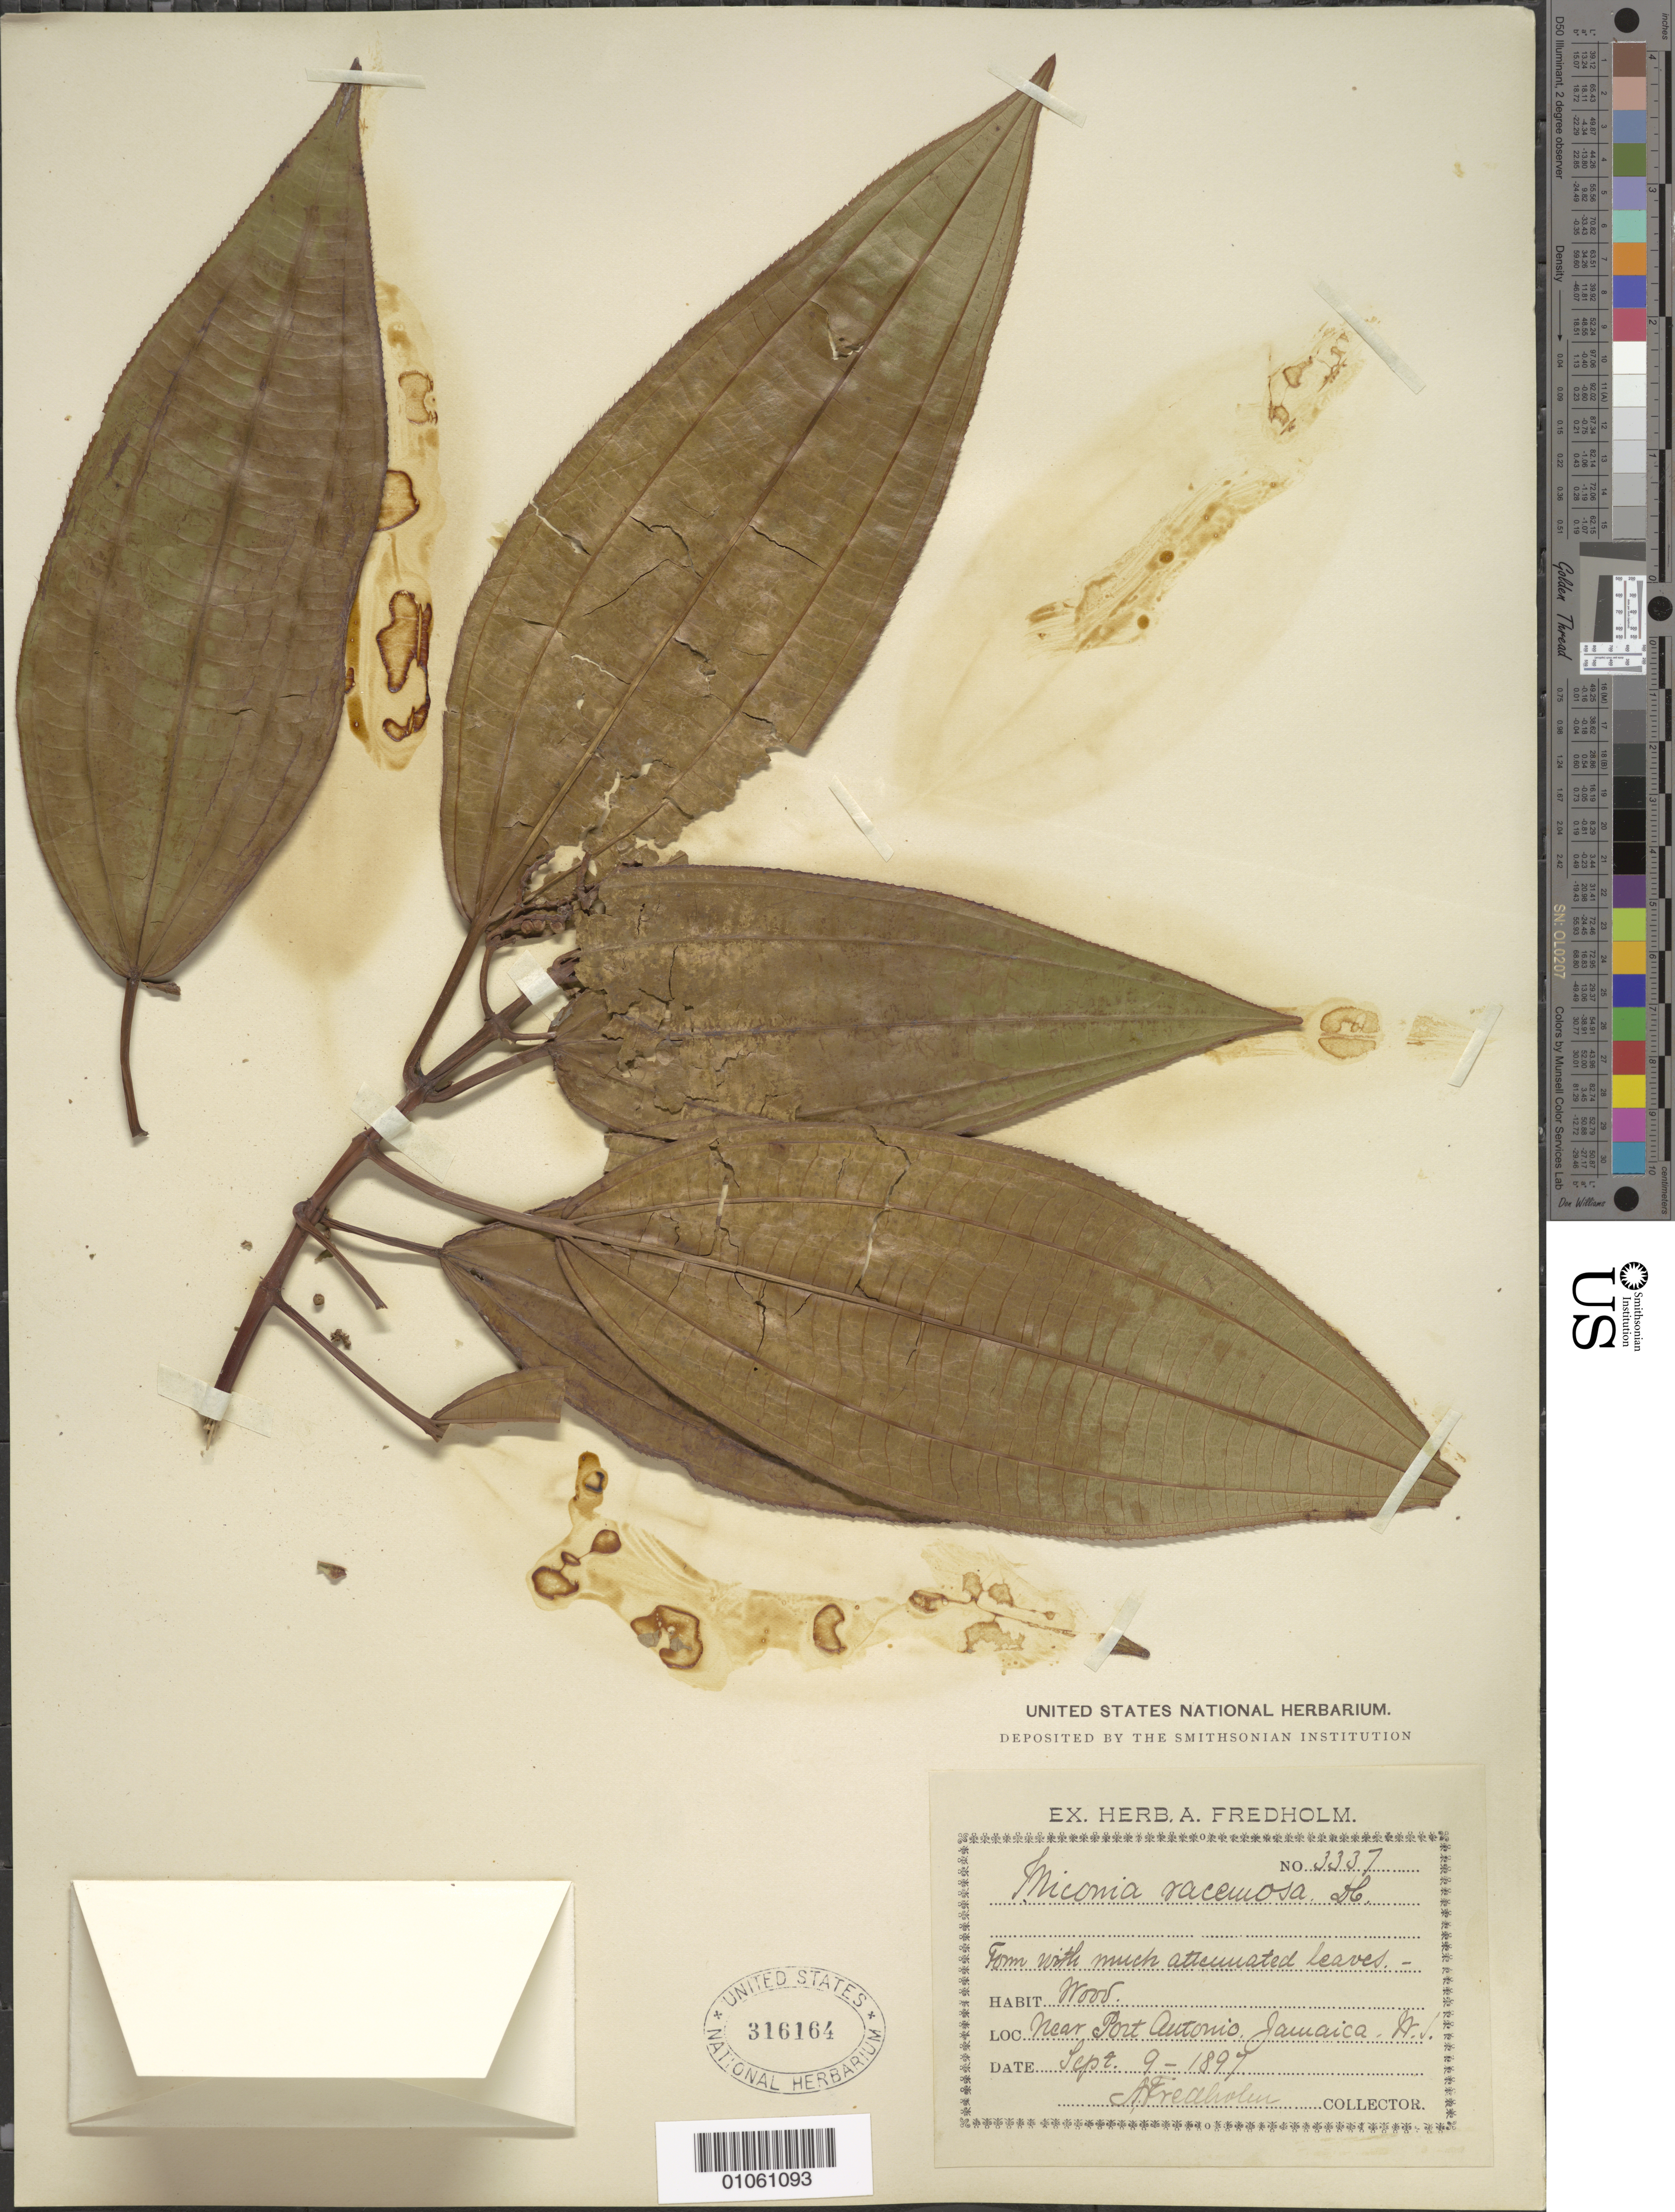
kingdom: Plantae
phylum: Tracheophyta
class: Magnoliopsida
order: Myrtales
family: Melastomataceae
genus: Miconia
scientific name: Miconia racemosa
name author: (Aubl.) DC.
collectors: A. Fredholm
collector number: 3337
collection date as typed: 09 Sep 1897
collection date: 1897-09-09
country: Jamaica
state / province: Portland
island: Jamaica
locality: Near Port Antonio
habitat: Wood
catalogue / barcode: US 316164